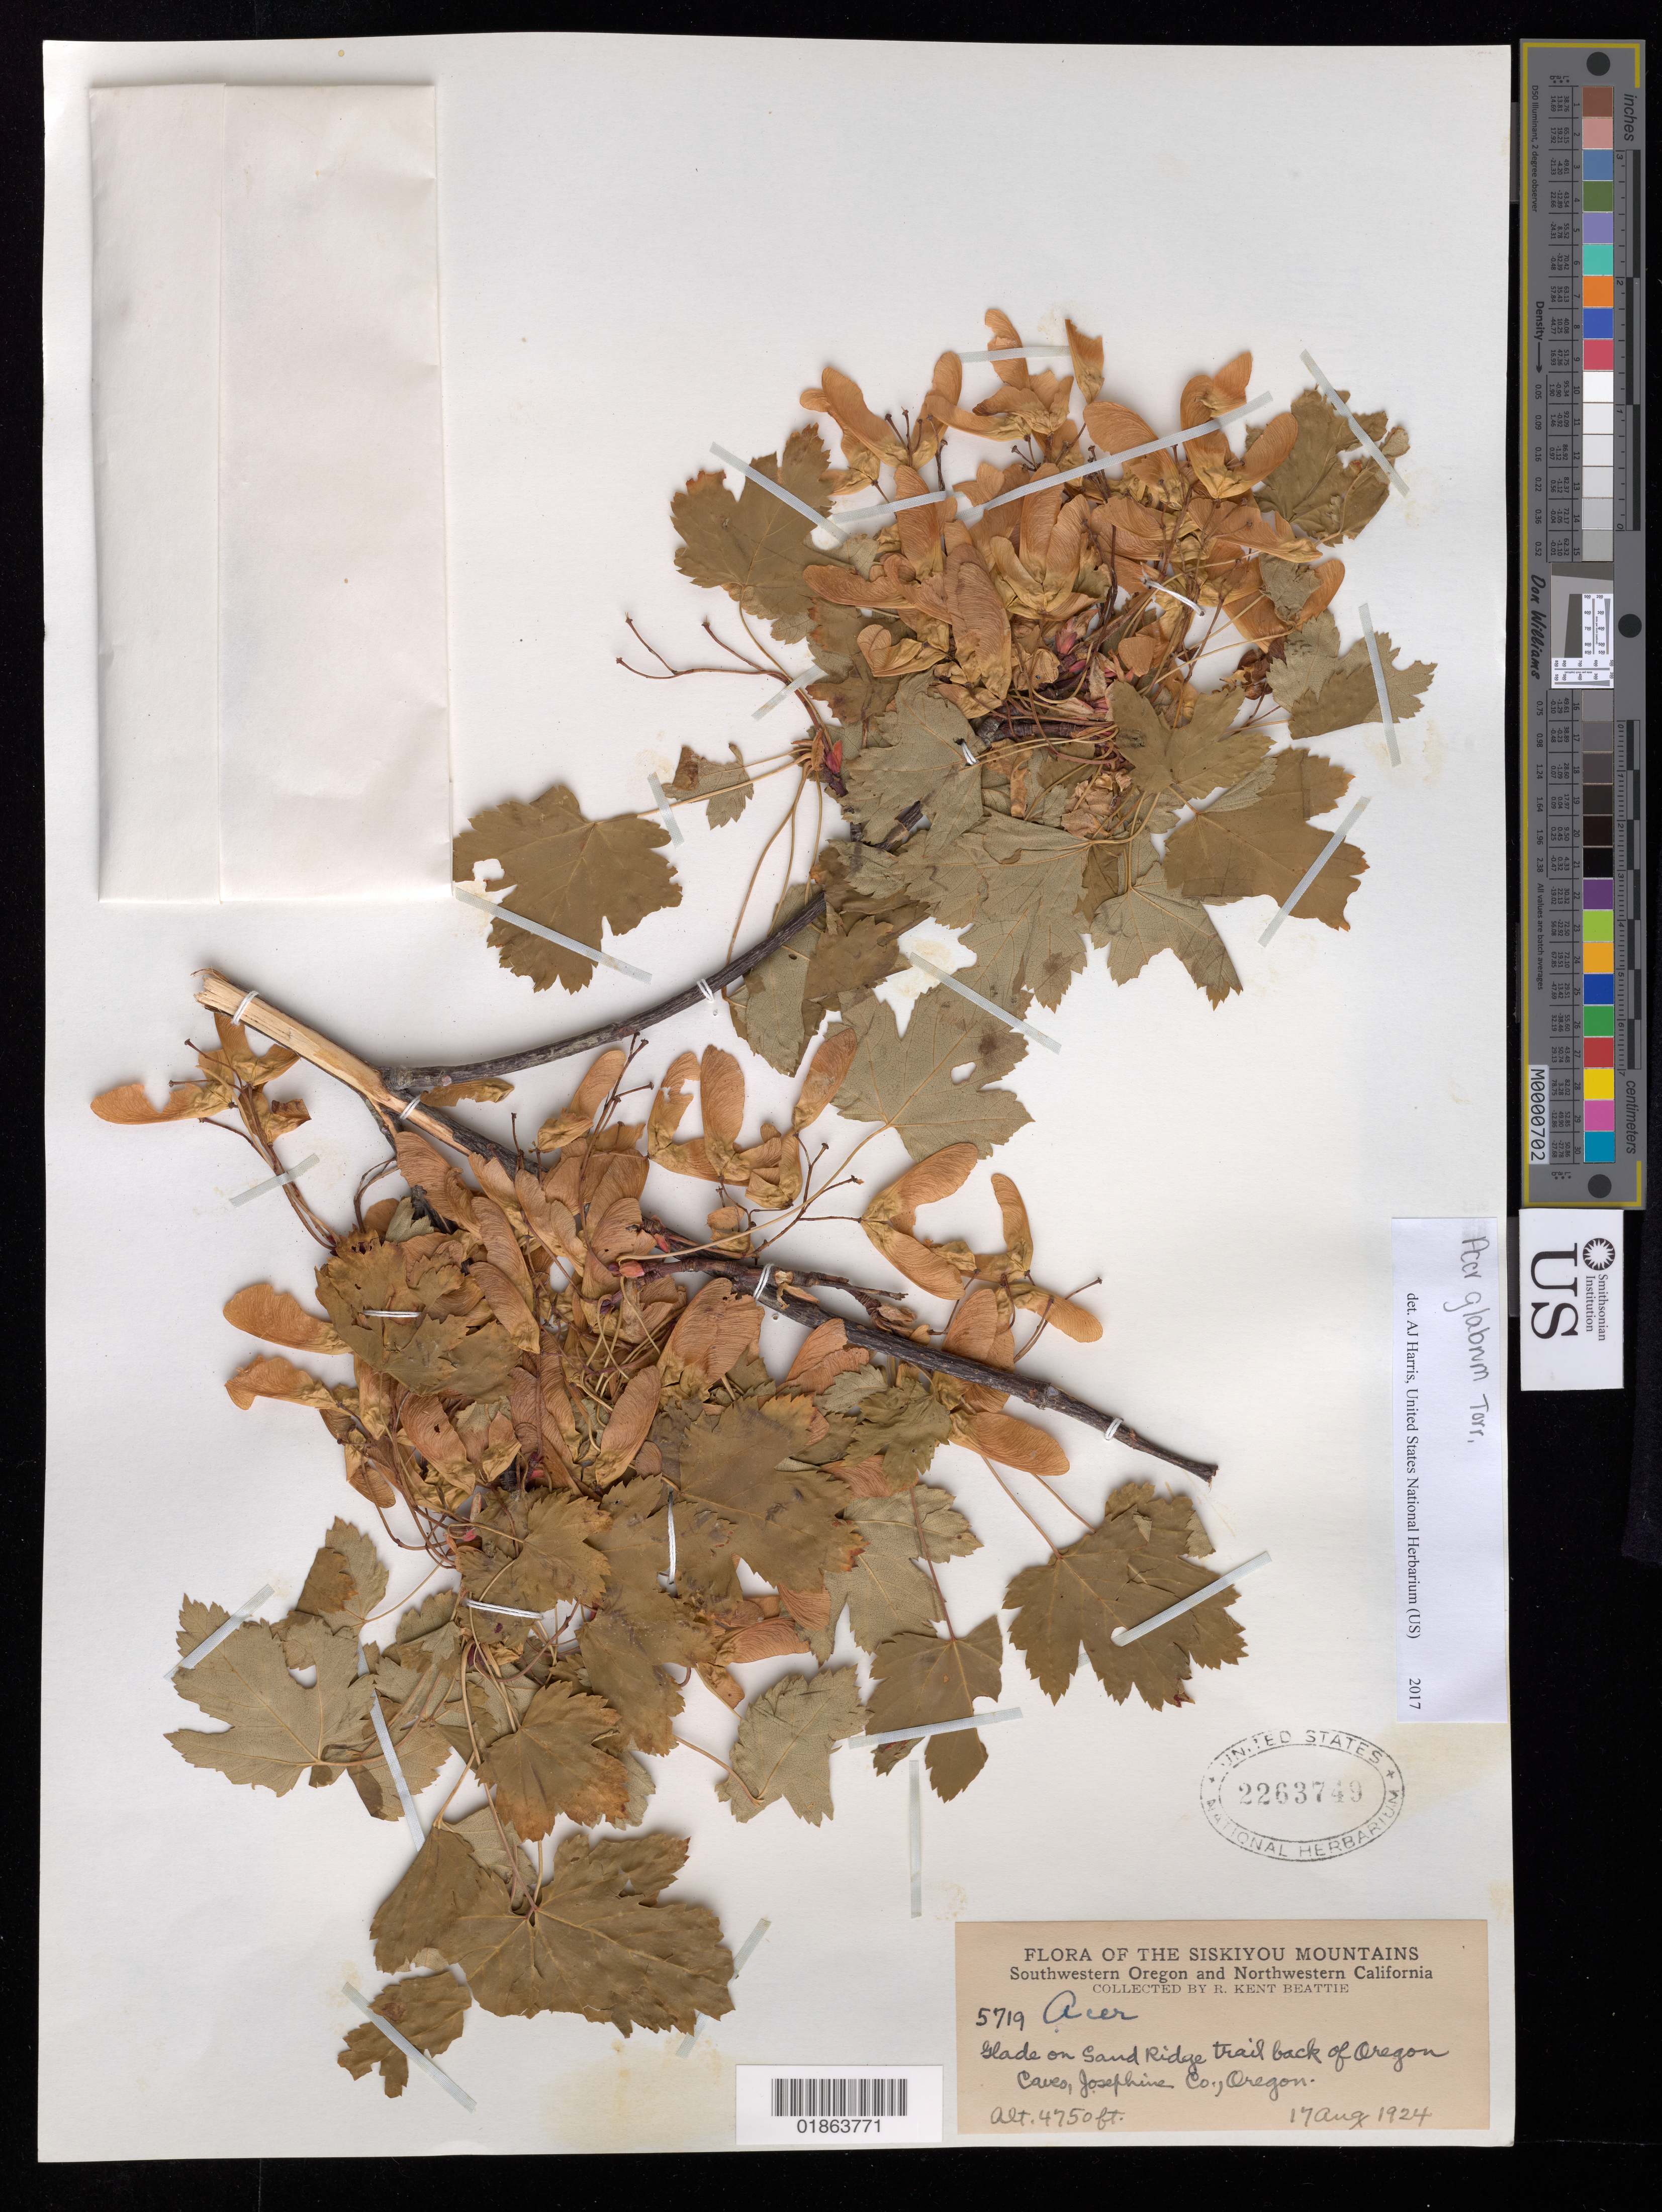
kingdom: Plantae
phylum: Tracheophyta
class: Magnoliopsida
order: Sapindales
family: Sapindaceae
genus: Acer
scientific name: Acer glabrum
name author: Torr.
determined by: Harris, A. J., (UNITED STATES)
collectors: R. K. Beattie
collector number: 5719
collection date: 1924-08-17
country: United States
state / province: Oregon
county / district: Josephine County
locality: Siskiyou Mountains, Sand Ridge trail back of Oregon Caves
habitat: Glade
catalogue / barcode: US 2263749